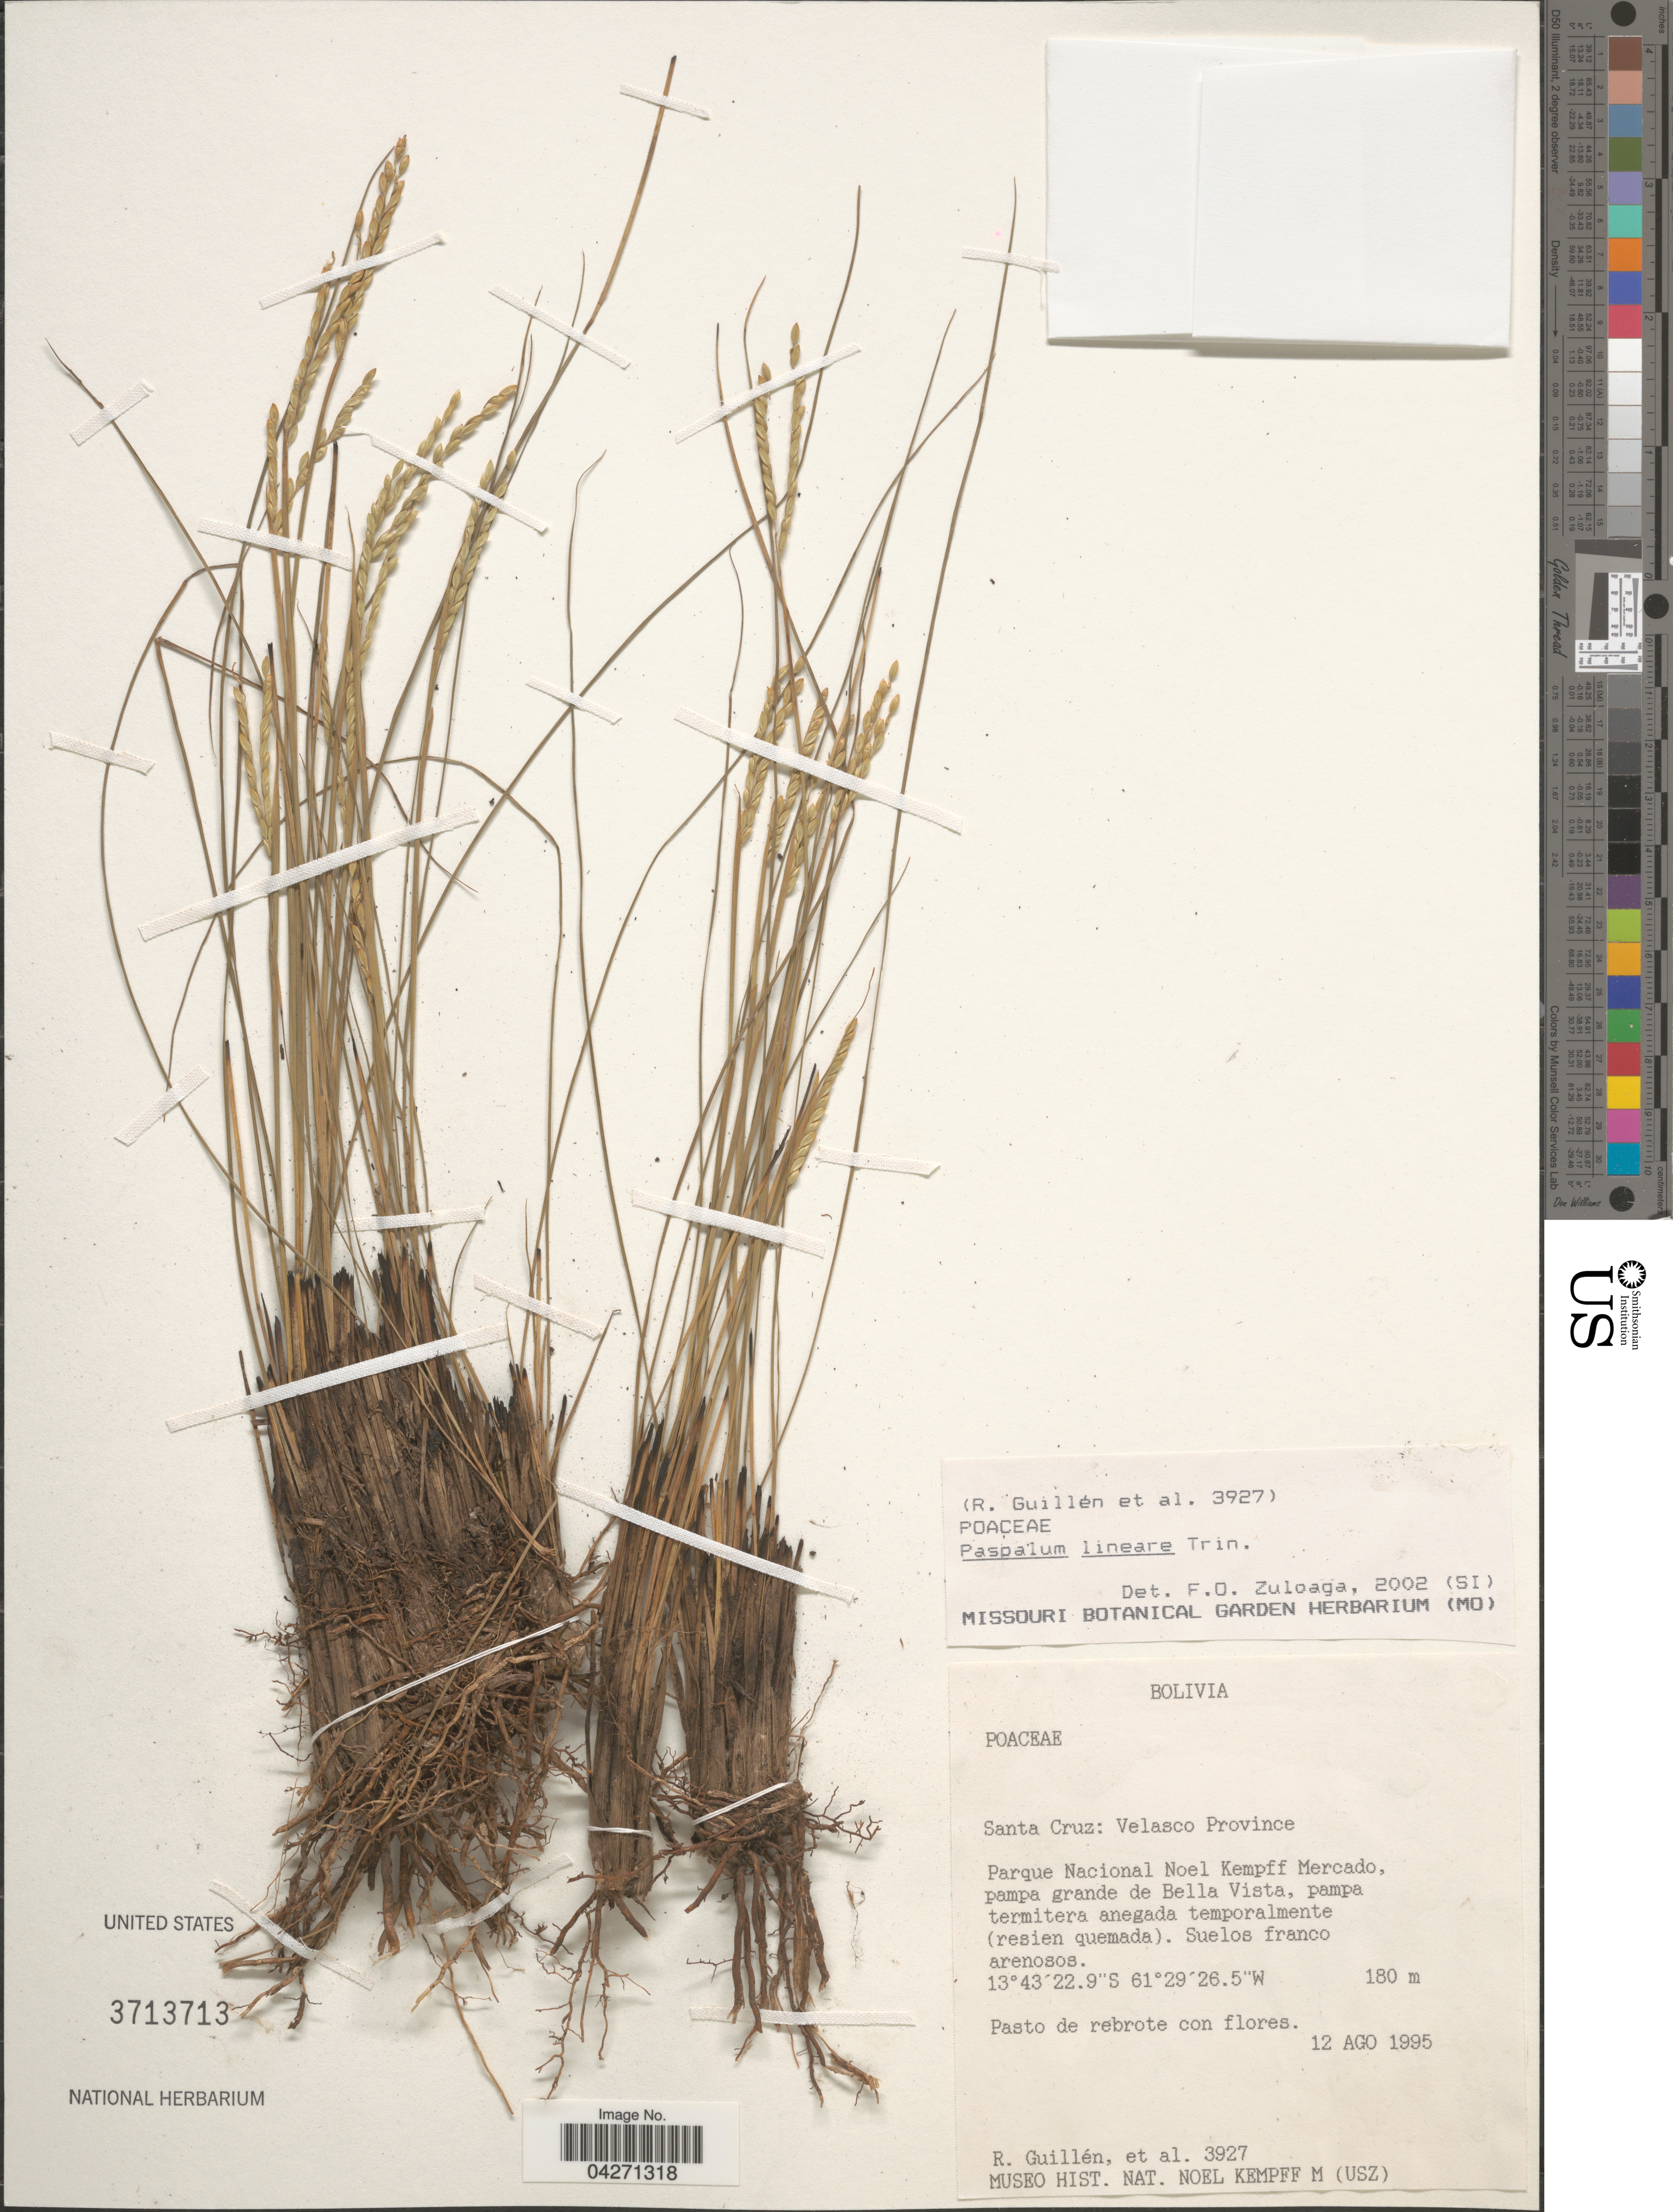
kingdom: Plantae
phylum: Tracheophyta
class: Liliopsida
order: Poales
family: Poaceae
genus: Paspalum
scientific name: Paspalum lineare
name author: E. Fourn.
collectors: R. Guillen & et al.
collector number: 3927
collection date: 1995-08-12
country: Bolivia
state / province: Santa Cruz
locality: Velasco Province. Parque Nacional Noel Kempff Mercado, pampa grande de Bella Vista.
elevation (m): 180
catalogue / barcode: US 3713713